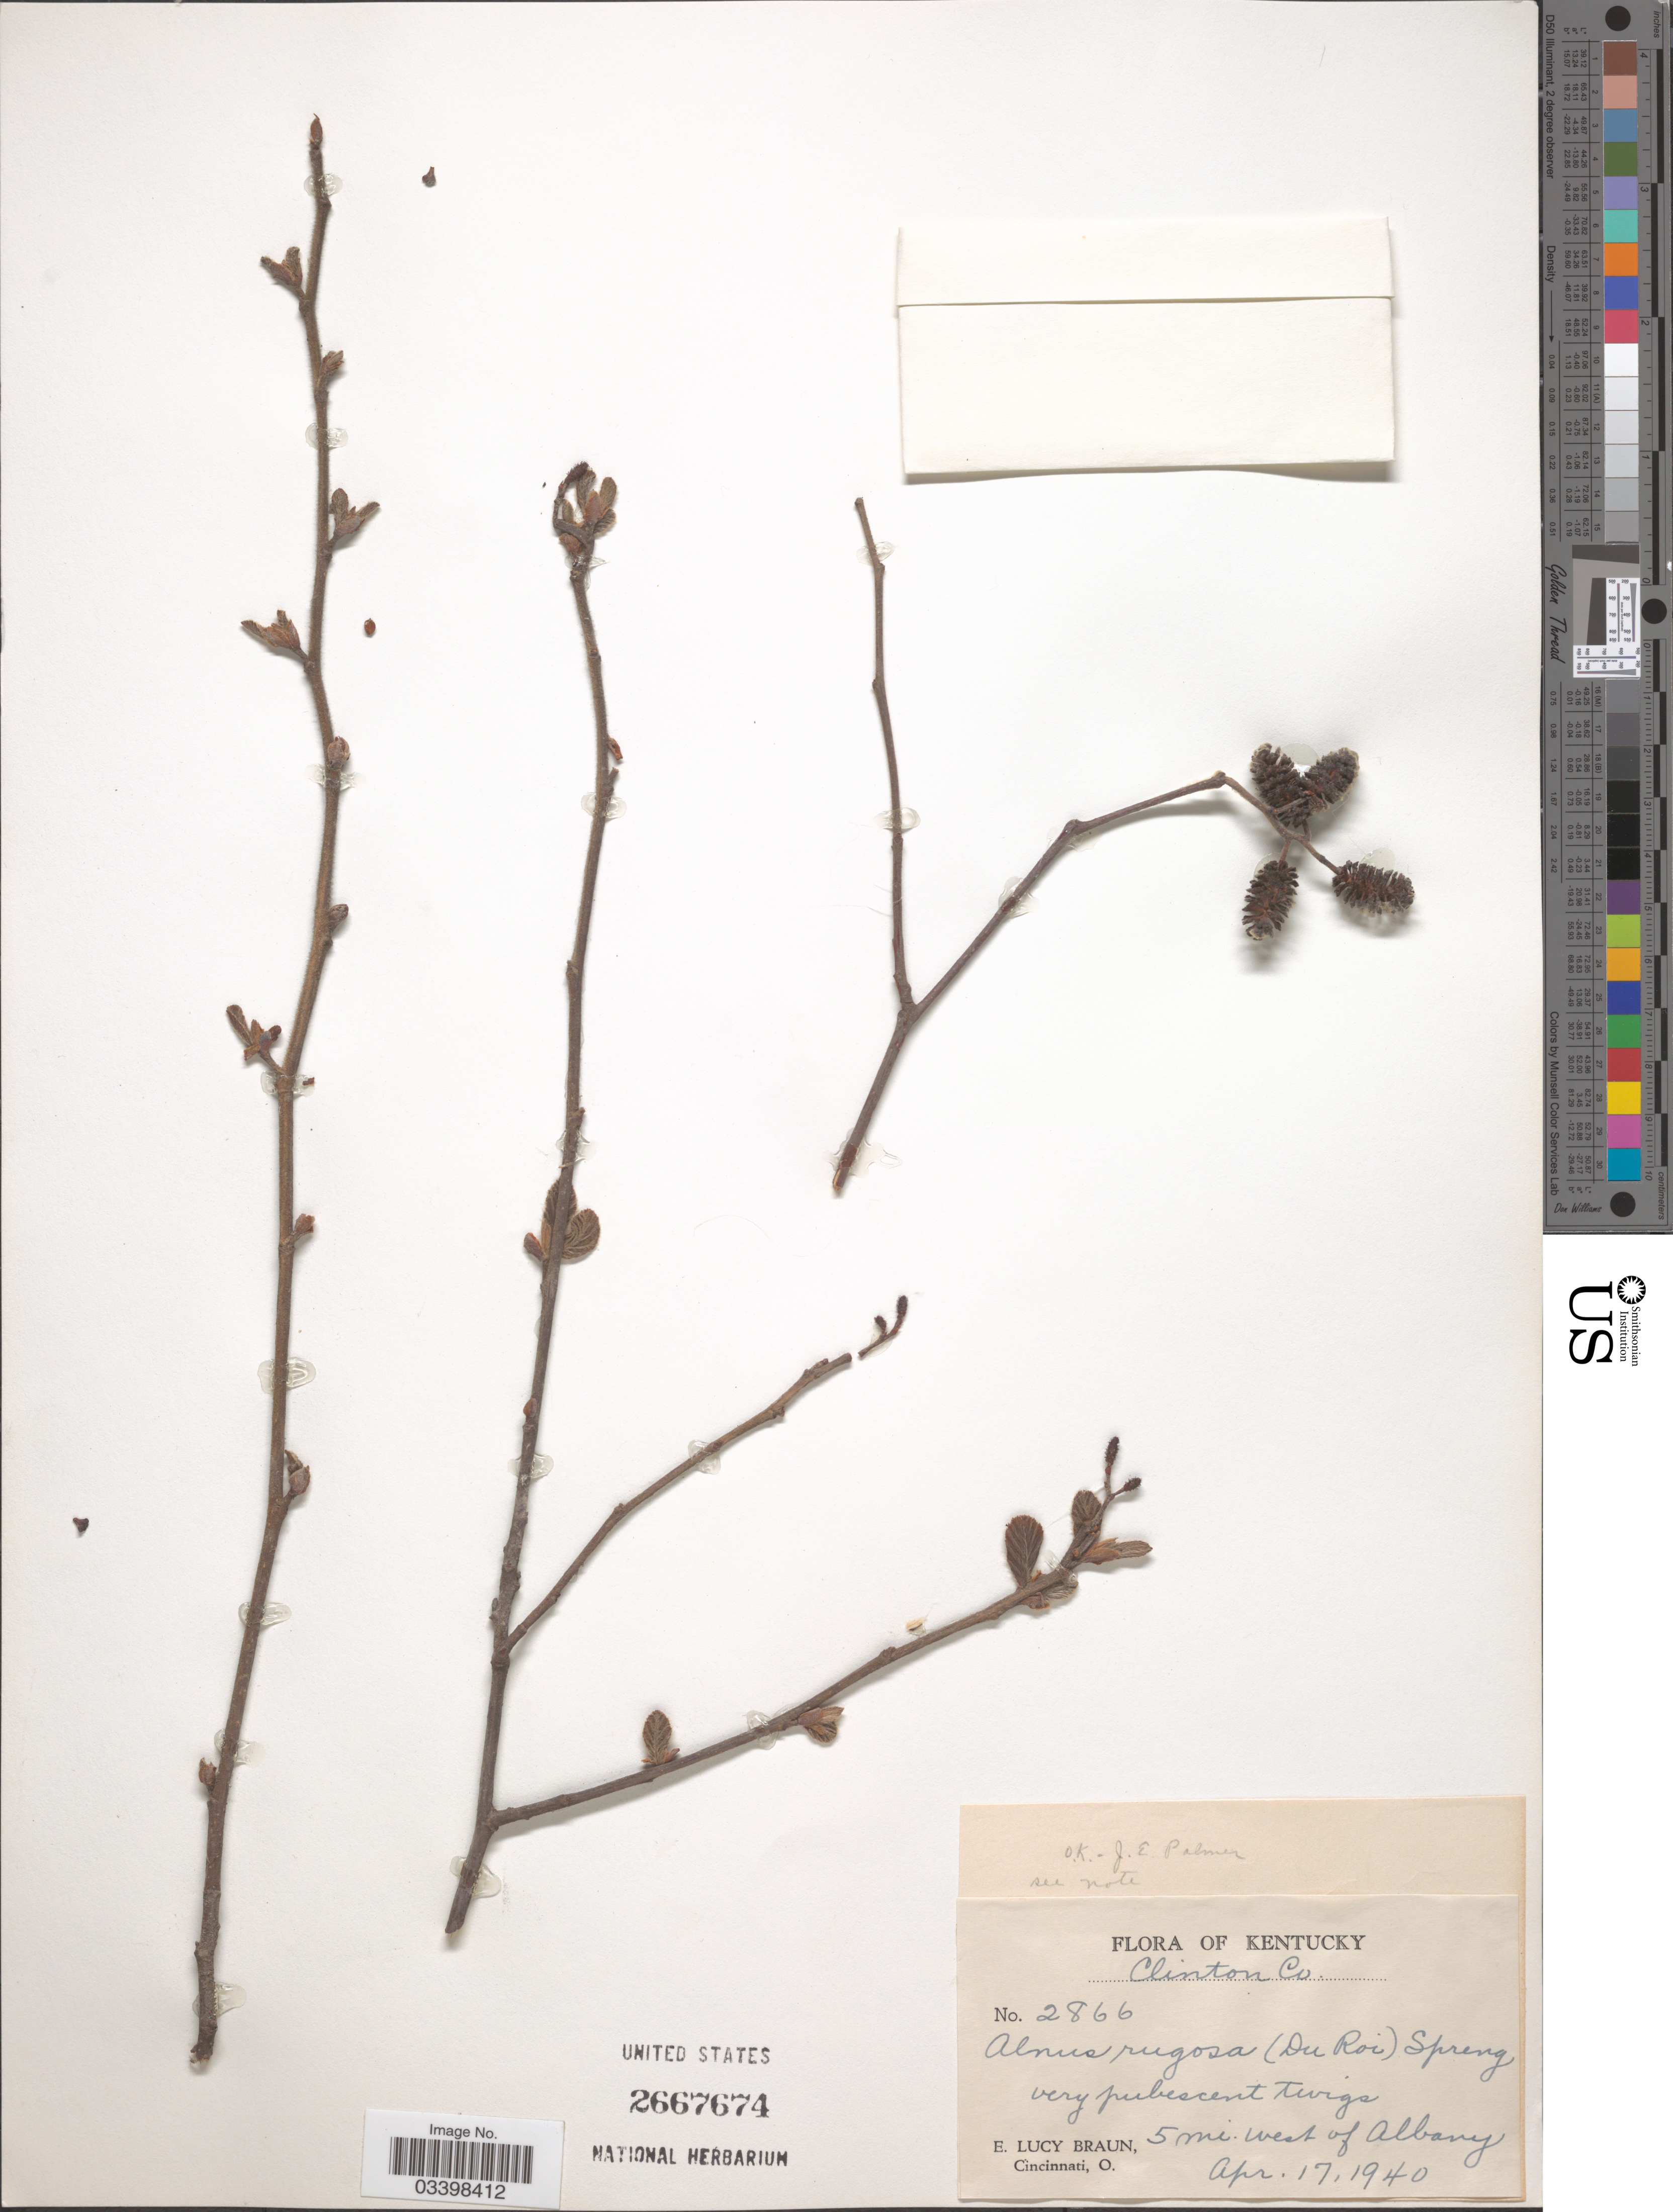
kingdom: Plantae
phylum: Tracheophyta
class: Magnoliopsida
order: Fagales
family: Betulaceae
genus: Alnus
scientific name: Alnus serrulata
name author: (Aiton) Willd.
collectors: E. L. Braun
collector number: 2866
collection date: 1940-04-17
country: United States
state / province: Kentucky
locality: Clinton Co. 5 mi. west of Albany.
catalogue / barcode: US 2667674